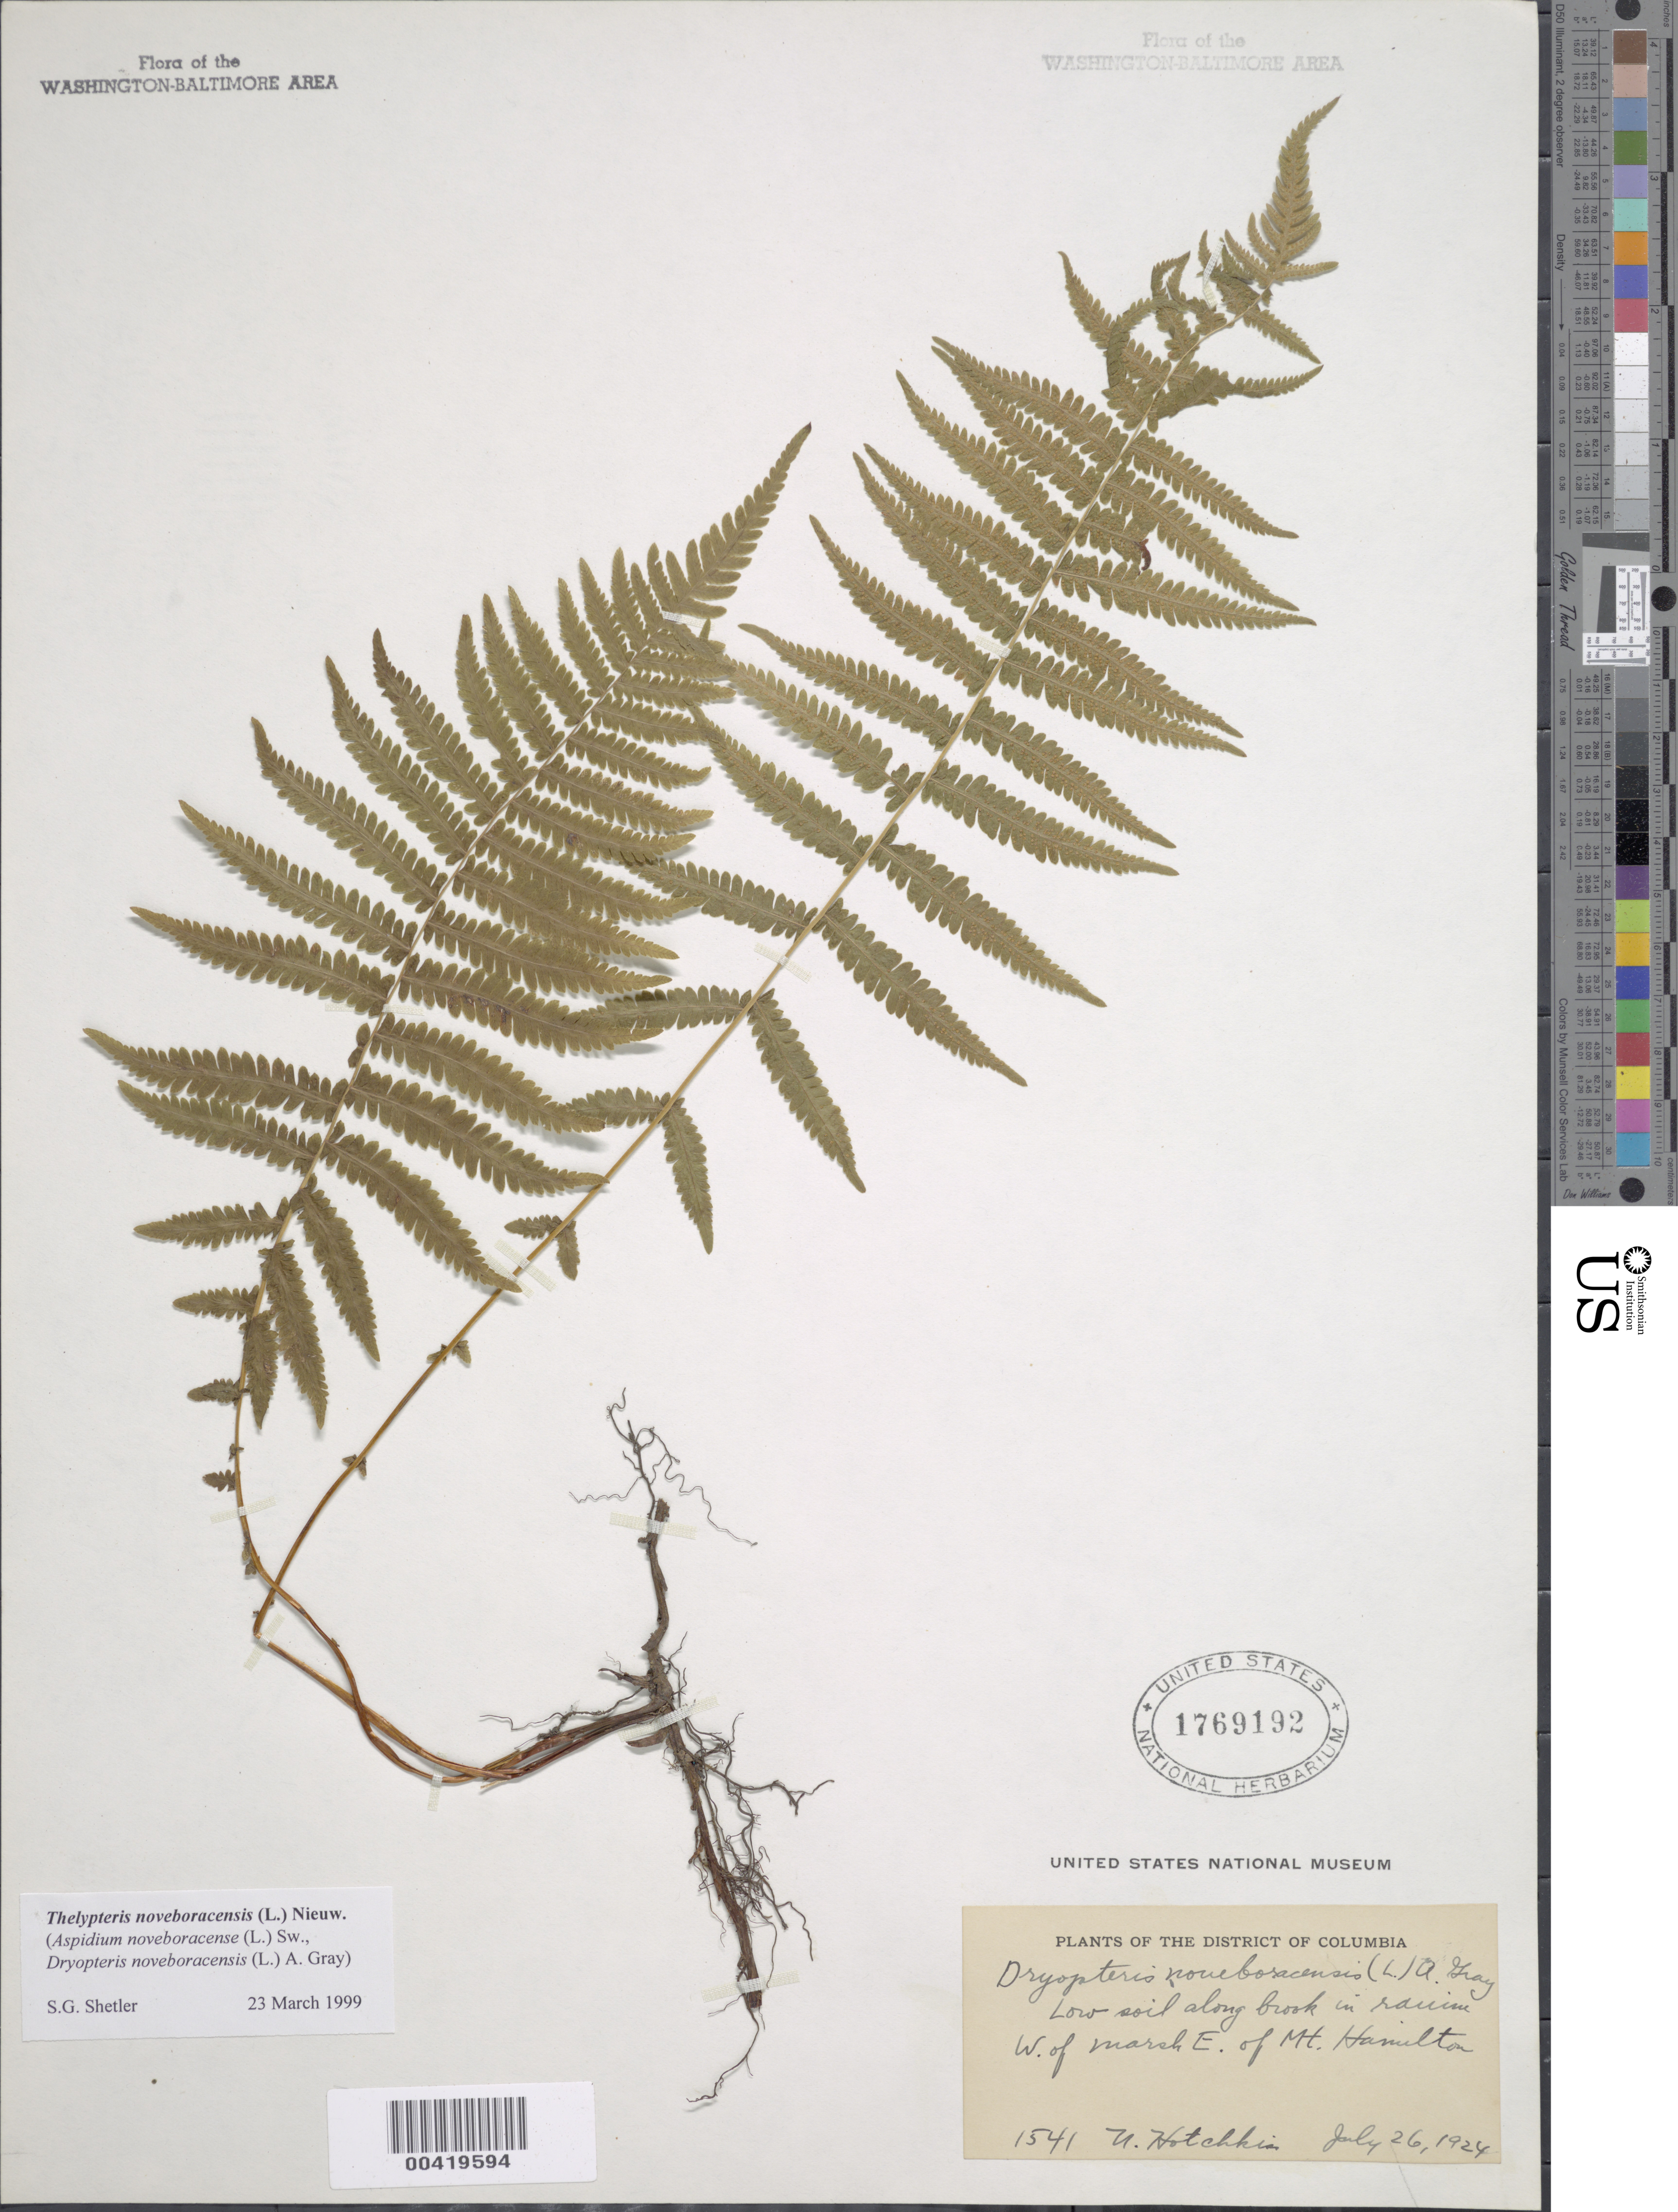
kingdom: Plantae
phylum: Tracheophyta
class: Polypodiopsida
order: Polypodiales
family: Thelypteridaceae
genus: Parathelypteris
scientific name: Parathelypteris noveboracensis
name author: (L.) Ching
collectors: N. Hotchkiss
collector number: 154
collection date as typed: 26 Jul 1924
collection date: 1924-07-26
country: United States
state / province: District of Columbia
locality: West of Marsh, east of Mount Hamilton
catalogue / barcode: US 1769192